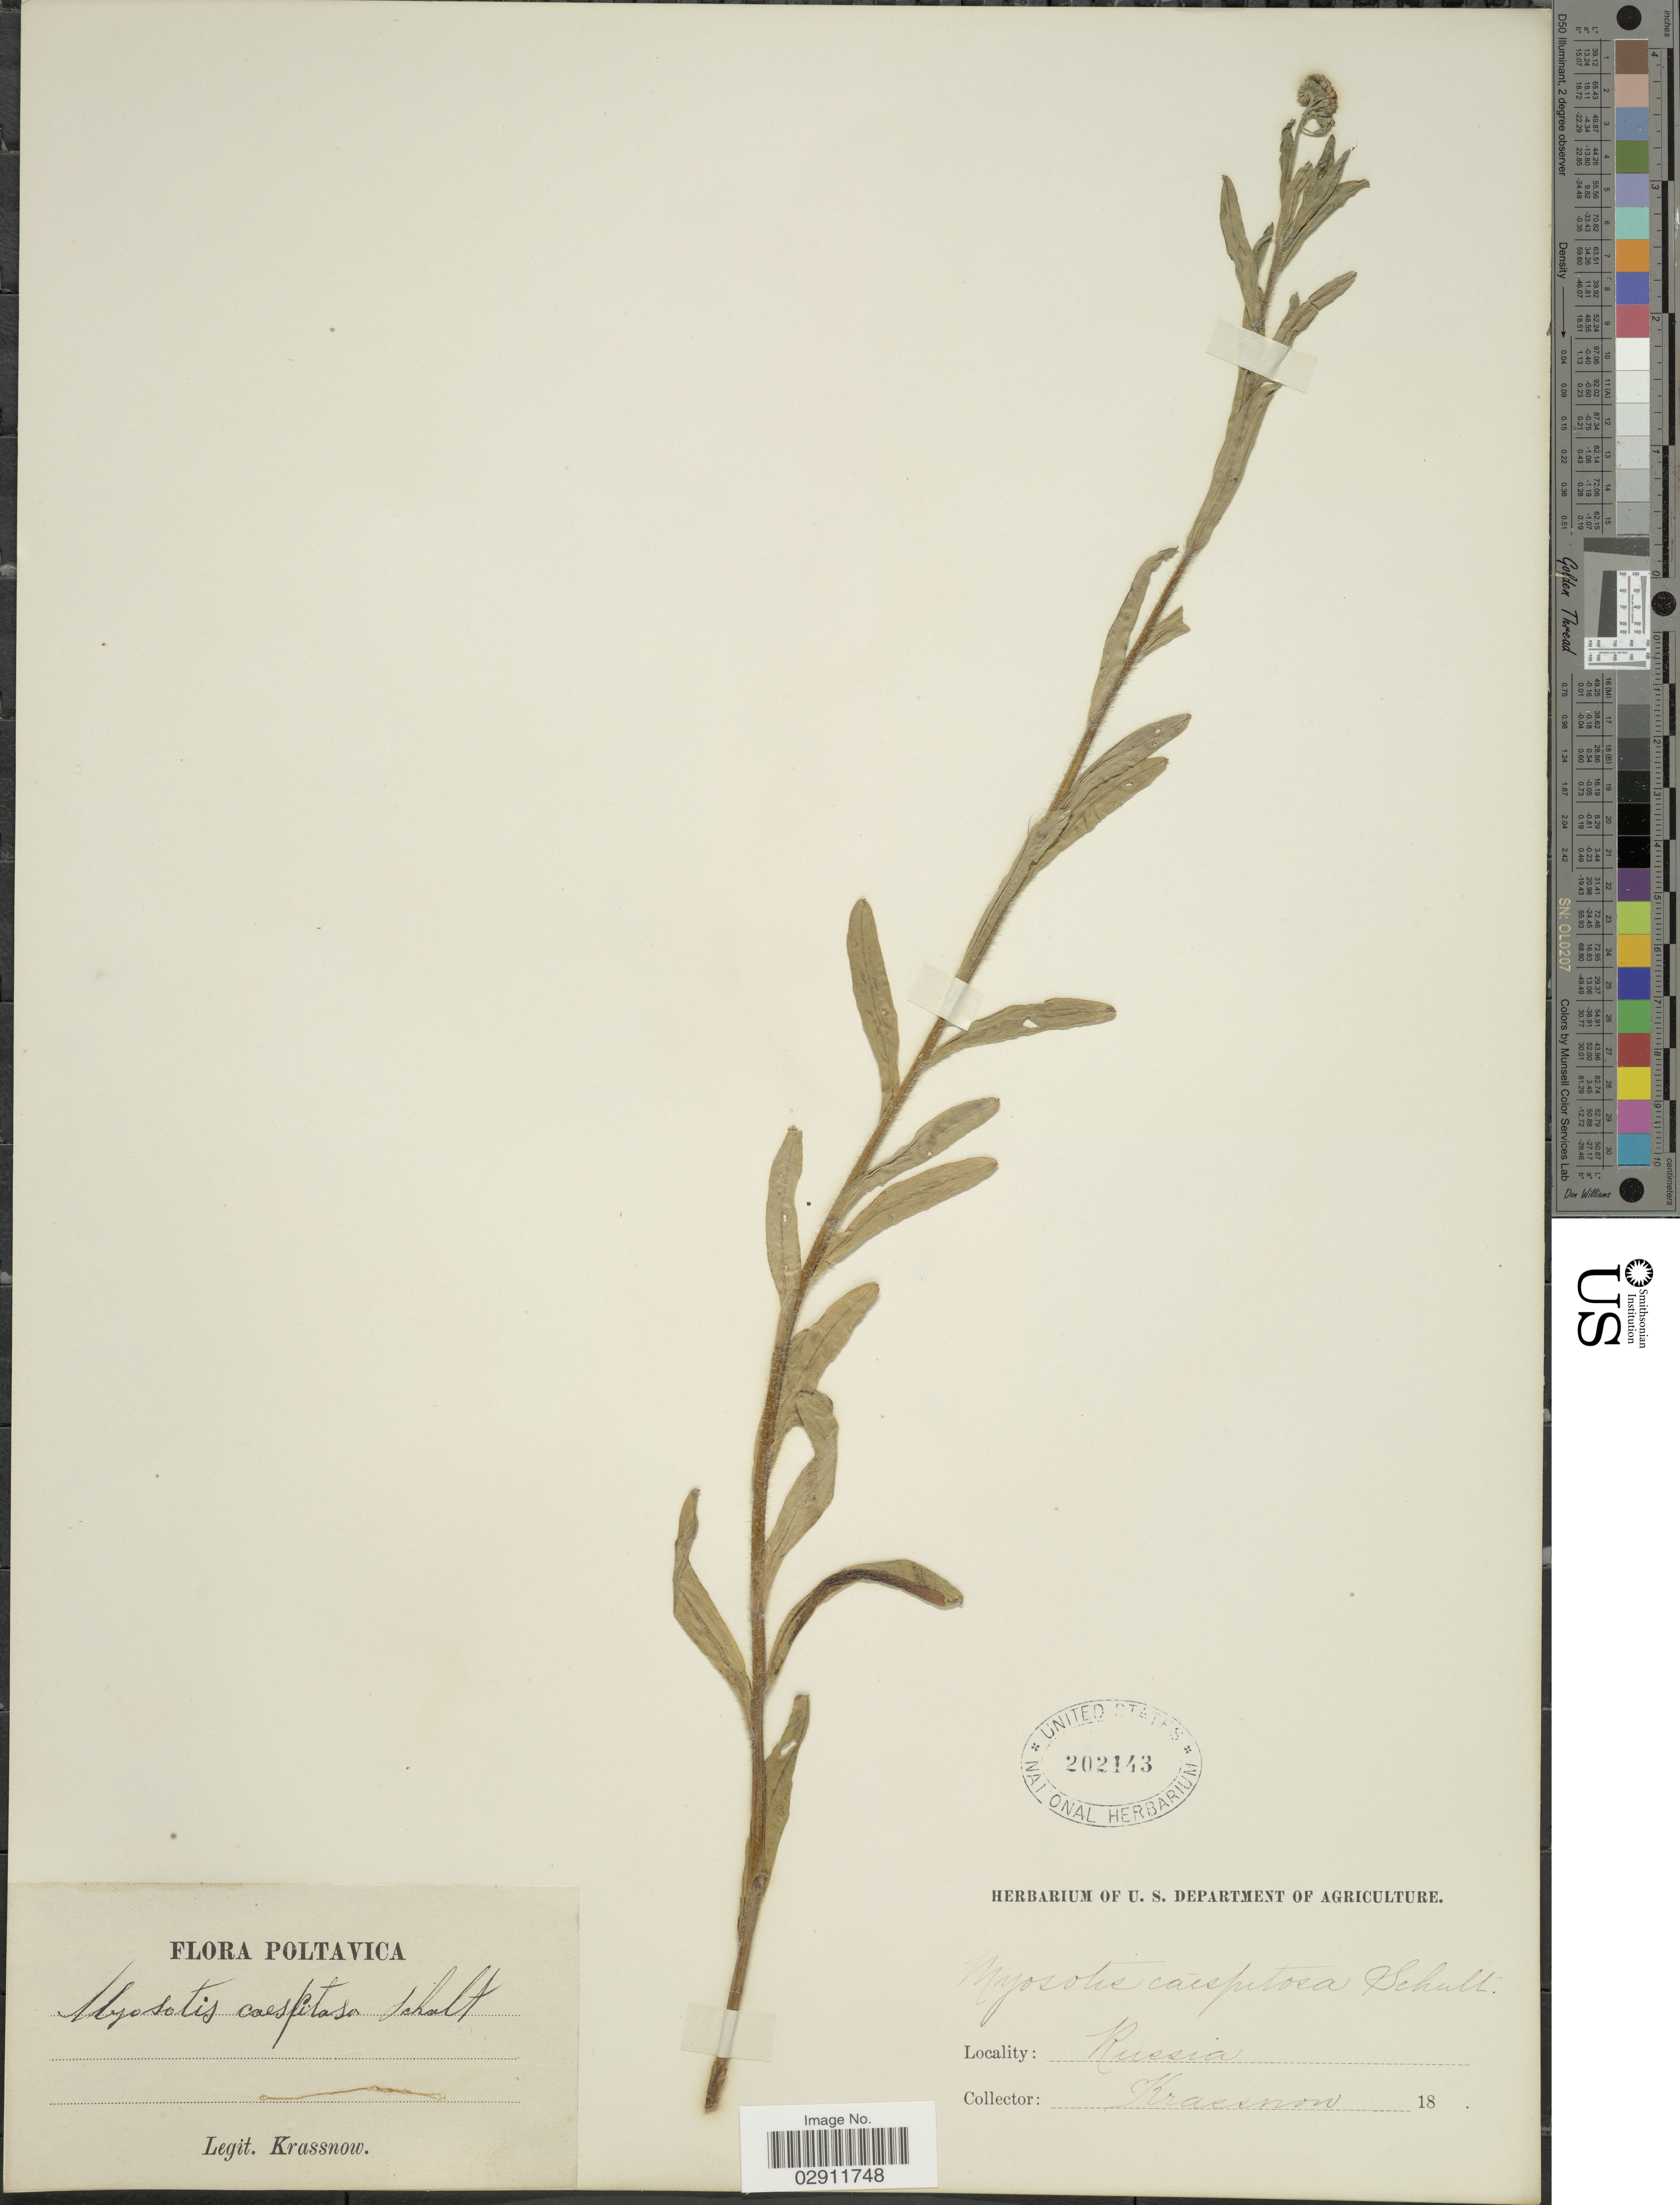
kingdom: Plantae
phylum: Tracheophyta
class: Magnoliopsida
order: Boraginales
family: Boraginaceae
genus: Myosotis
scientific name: Myosotis caespitosa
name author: Schultz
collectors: -. Krassnow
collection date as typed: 18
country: Ukraine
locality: Poltavica. Russia.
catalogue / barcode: US 202143